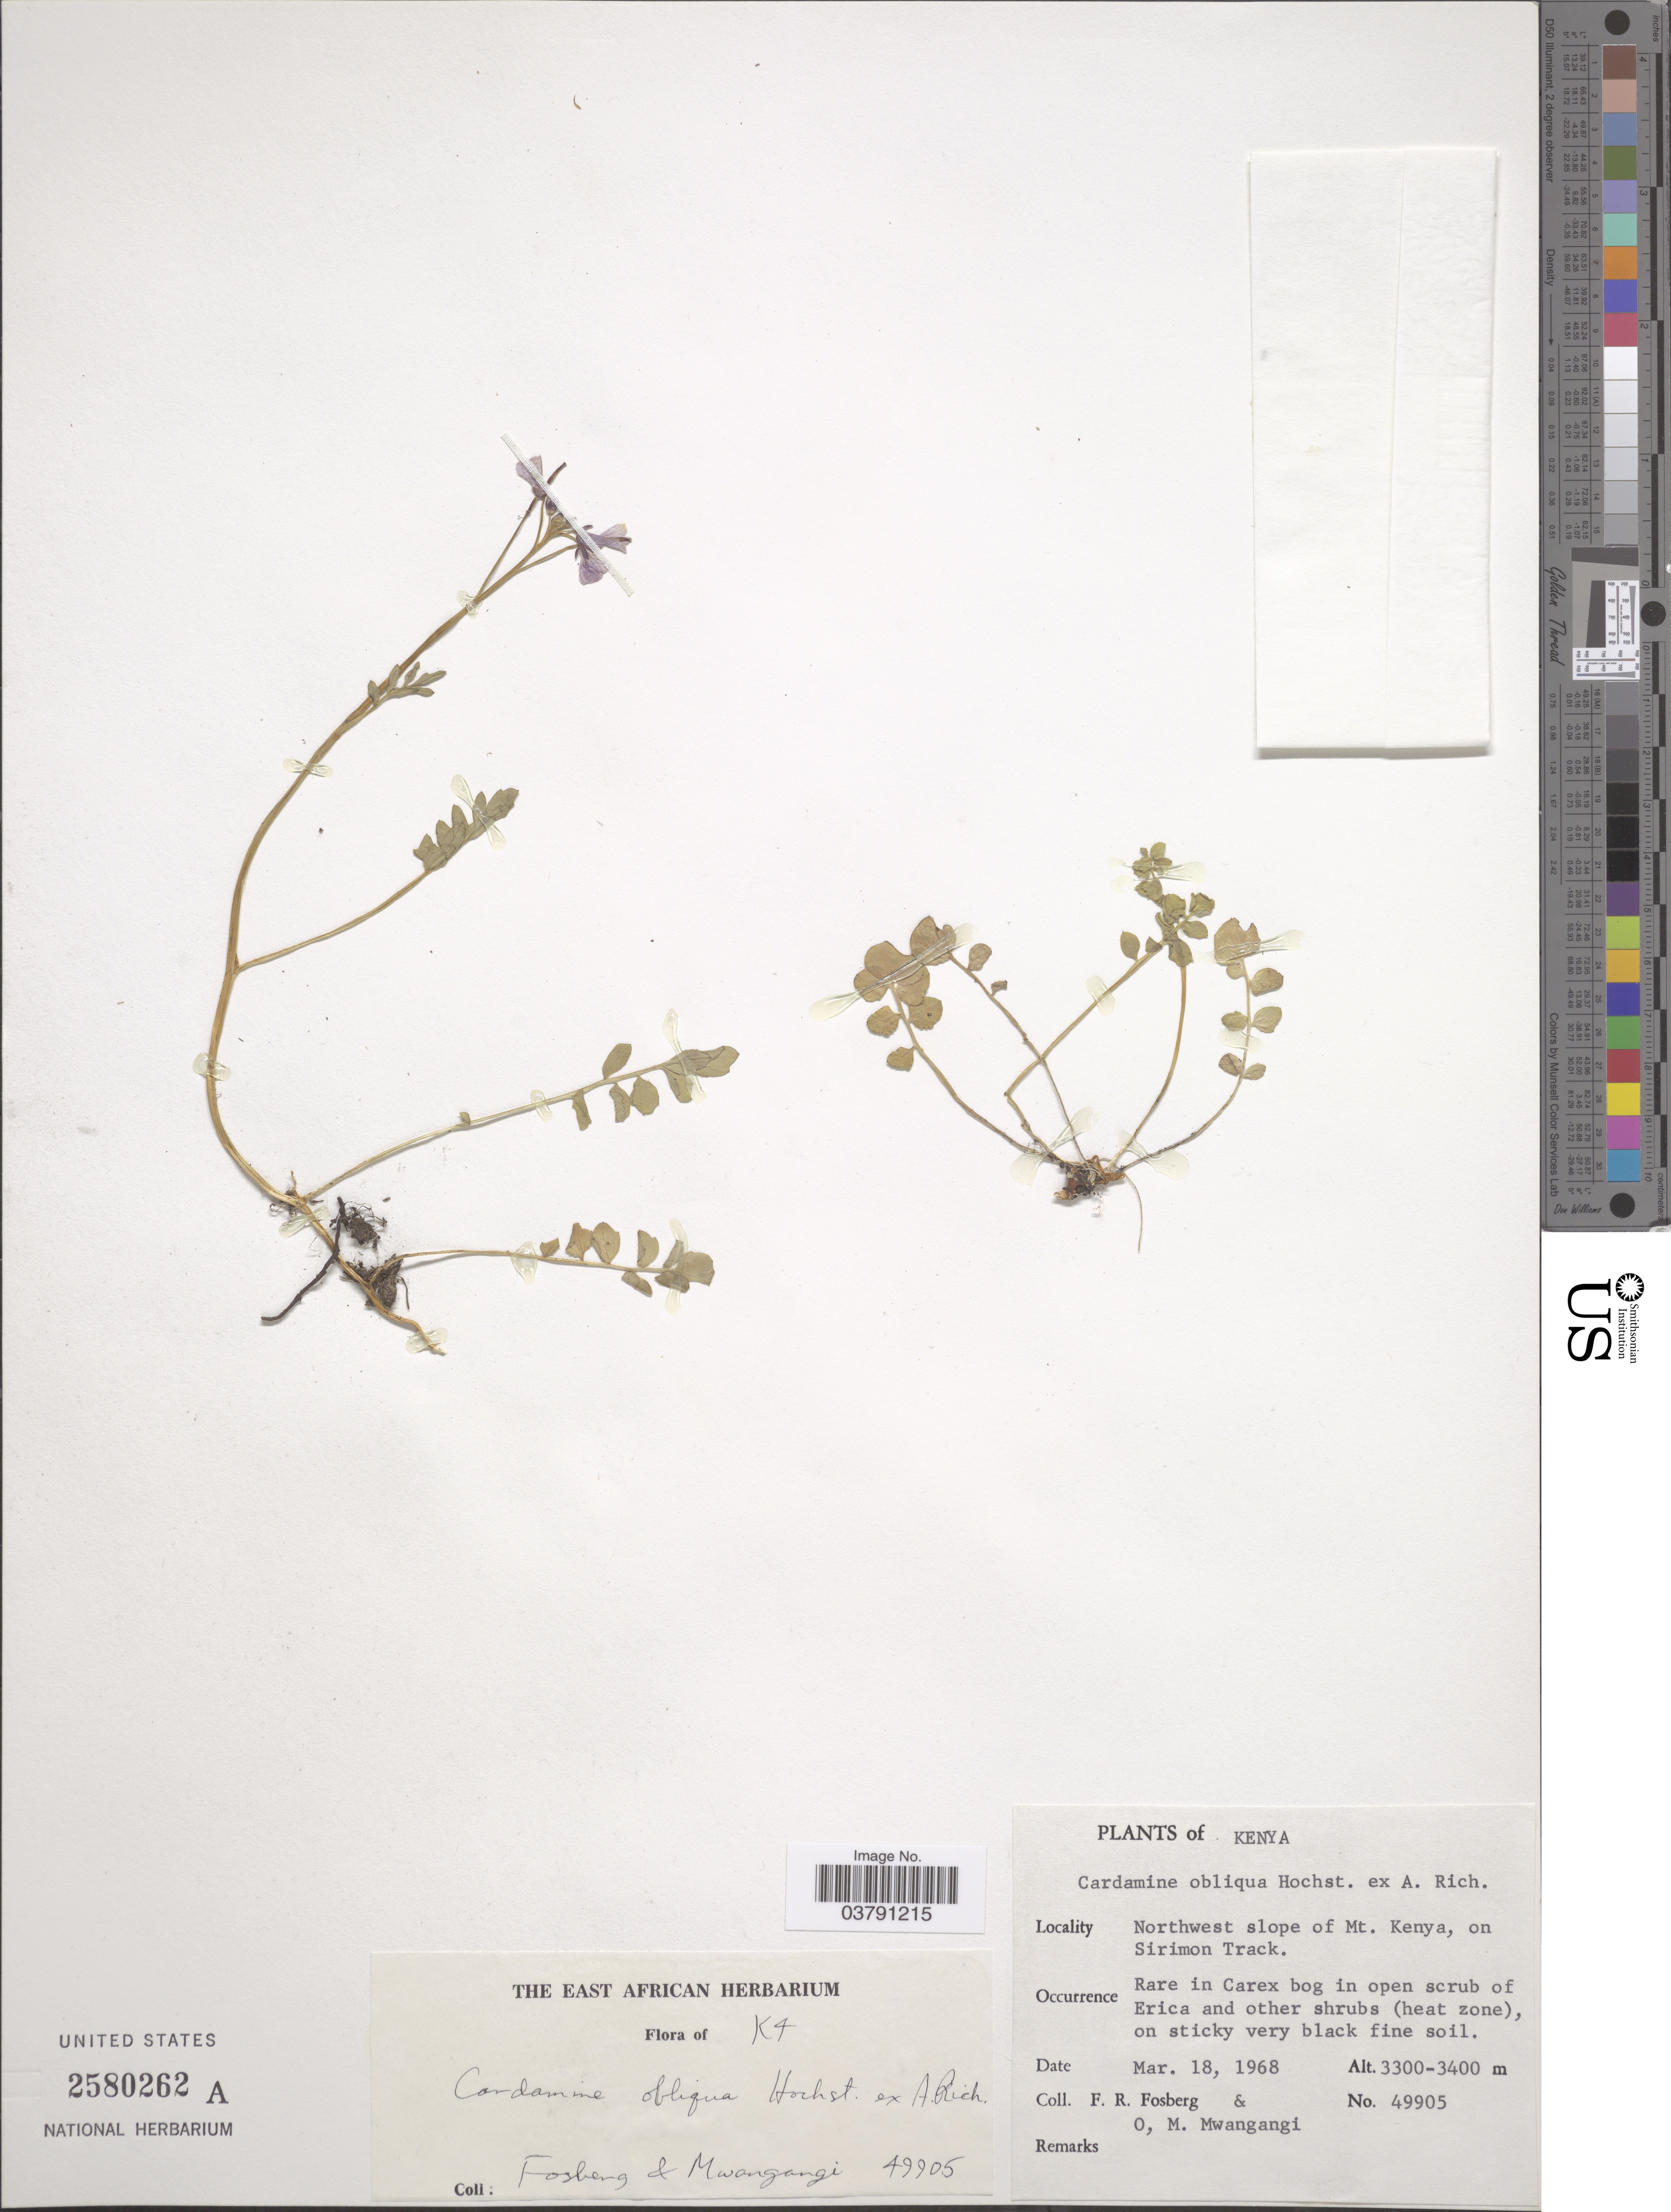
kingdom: Plantae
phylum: Tracheophyta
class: Magnoliopsida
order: Brassicales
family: Brassicaceae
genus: Cardamine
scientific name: Cardamine obliqua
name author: Hochst. ex A. Rich.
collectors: F. R. Fosberg & O. M. Mwangangi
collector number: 49905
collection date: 1968-03-18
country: Kenya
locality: Northwest slope Mt. Kenya, on Sirimon Track.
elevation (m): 3300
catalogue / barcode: US 2580262A